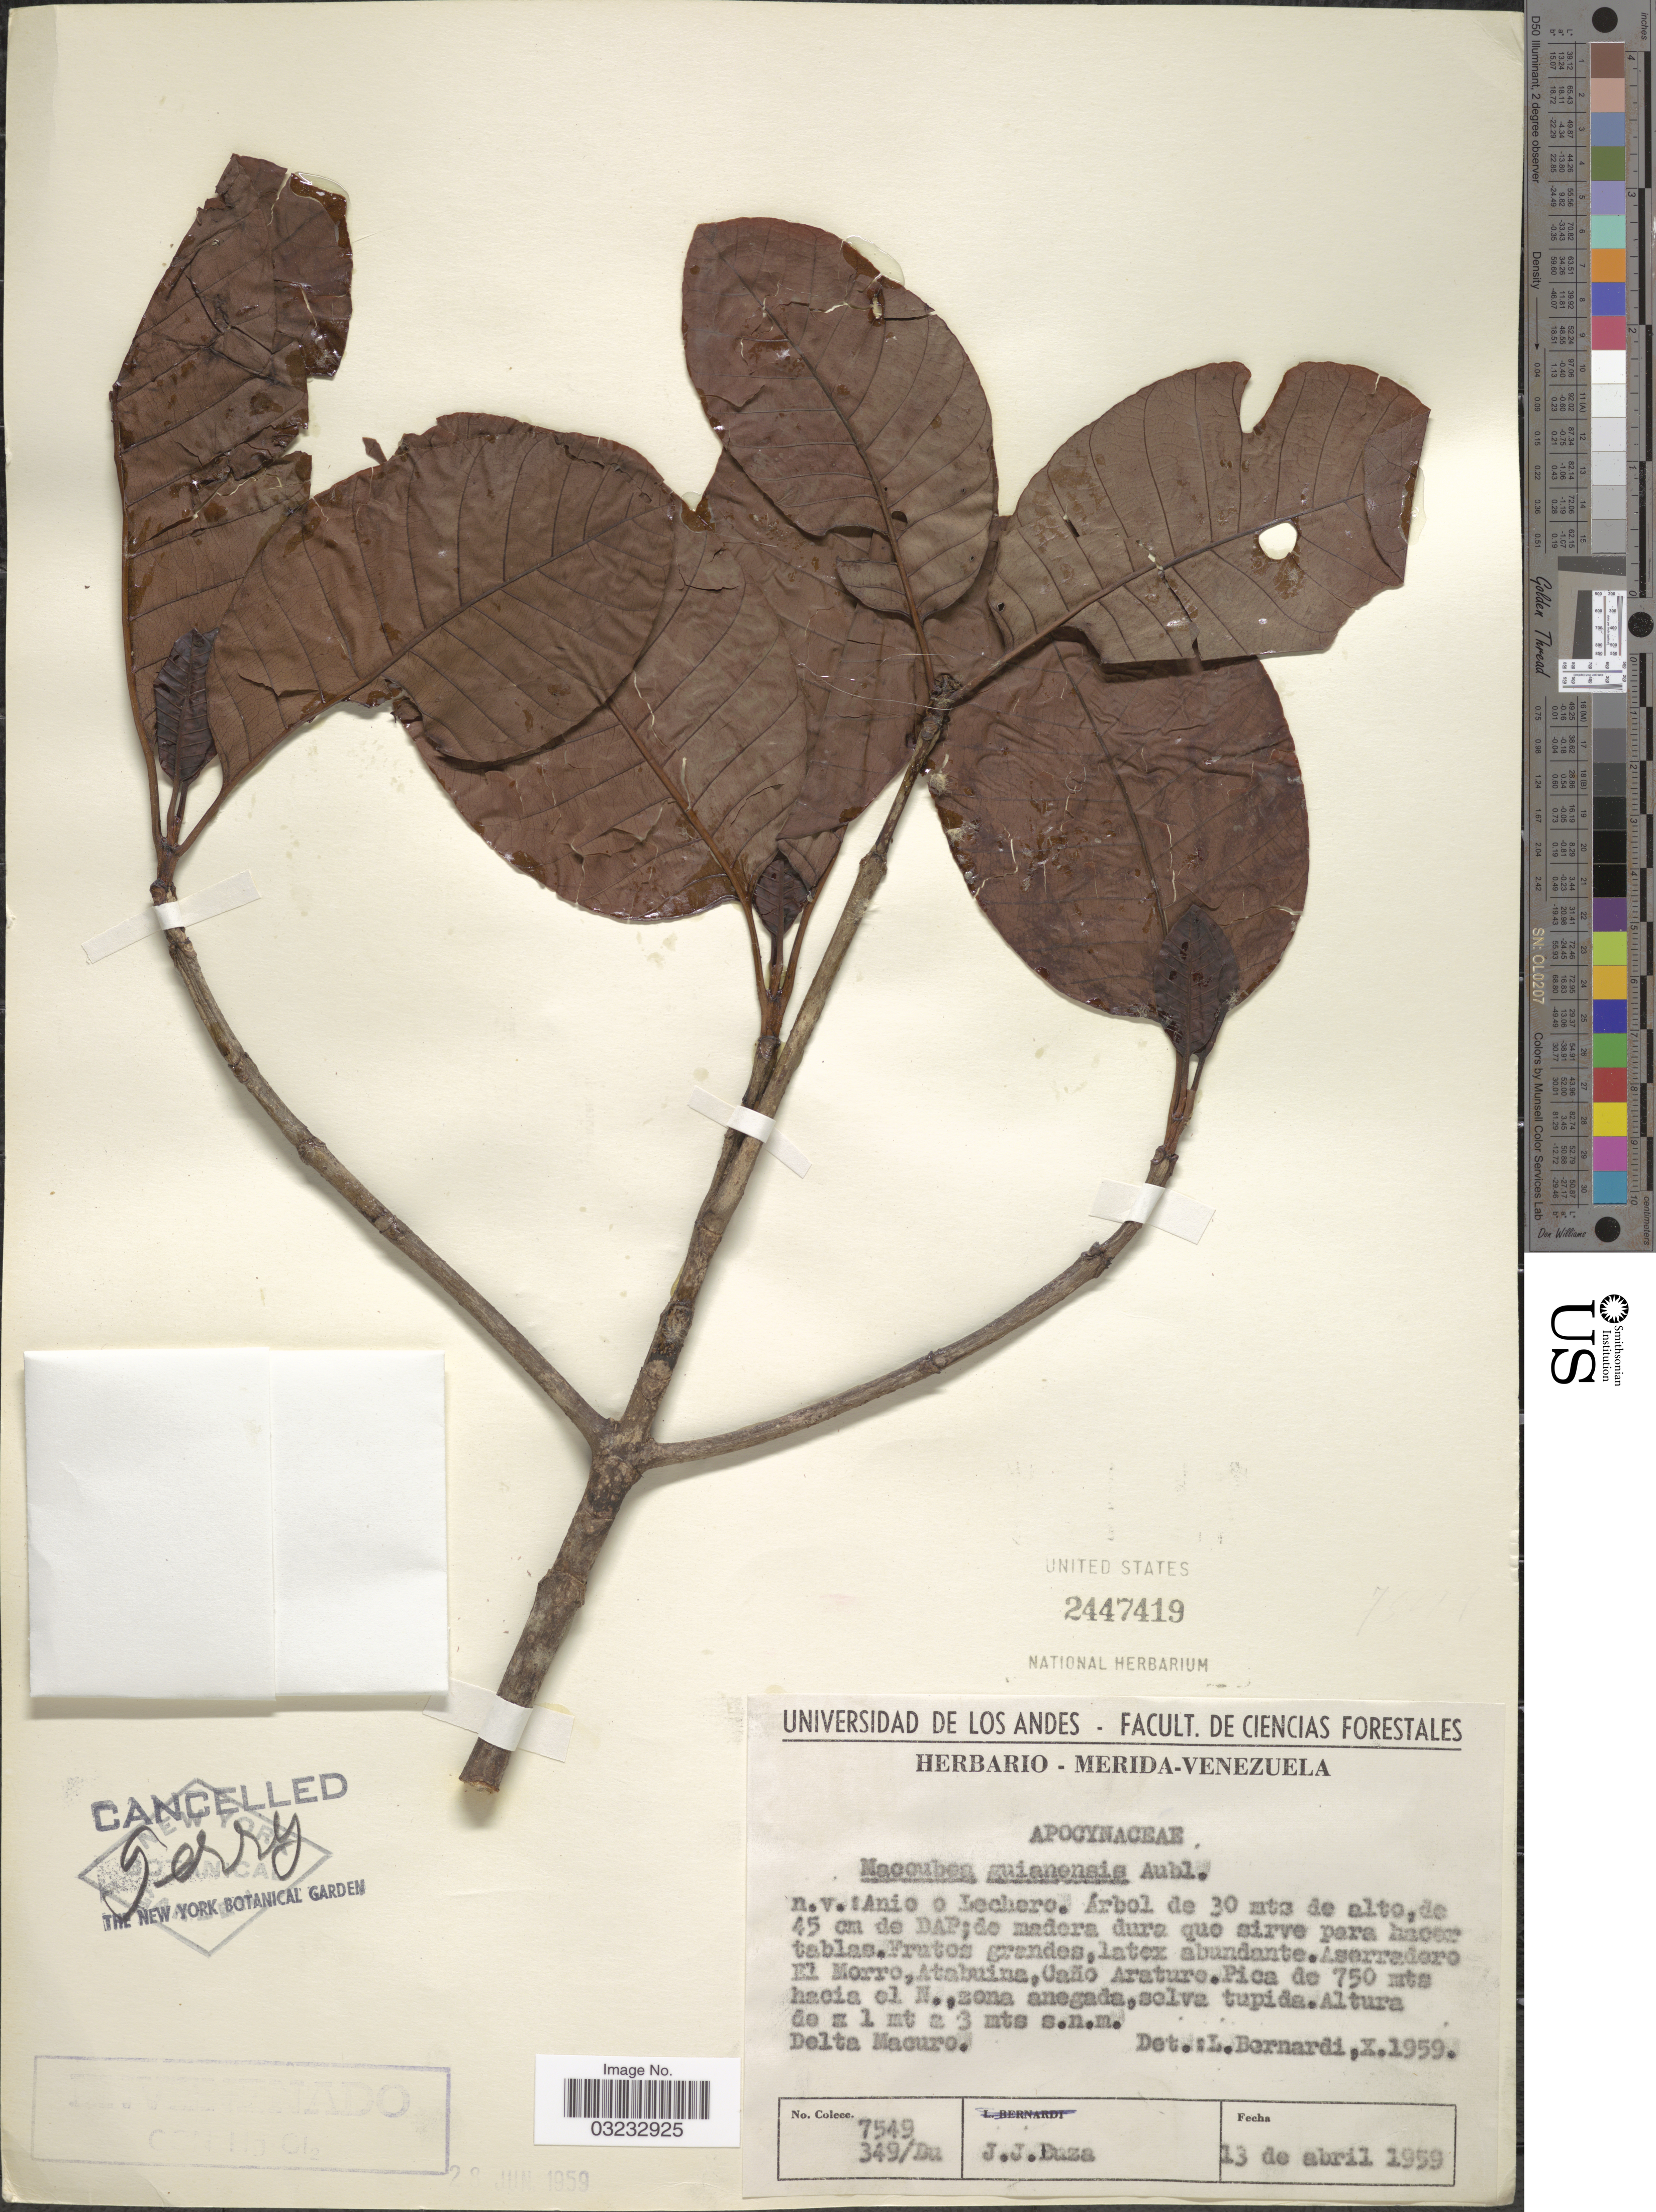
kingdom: Plantae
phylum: Tracheophyta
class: Magnoliopsida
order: Gentianales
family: Apocynaceae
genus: Macoubea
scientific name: Macoubea guianensis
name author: Aubl.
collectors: J. Buza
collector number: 7549 349/BU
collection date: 1959-04-13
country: Venezuela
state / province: Mérida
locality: Asserradero El Morro, Atabuina, Caño Araturo, hacia el N.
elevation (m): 750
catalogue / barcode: US 2447419